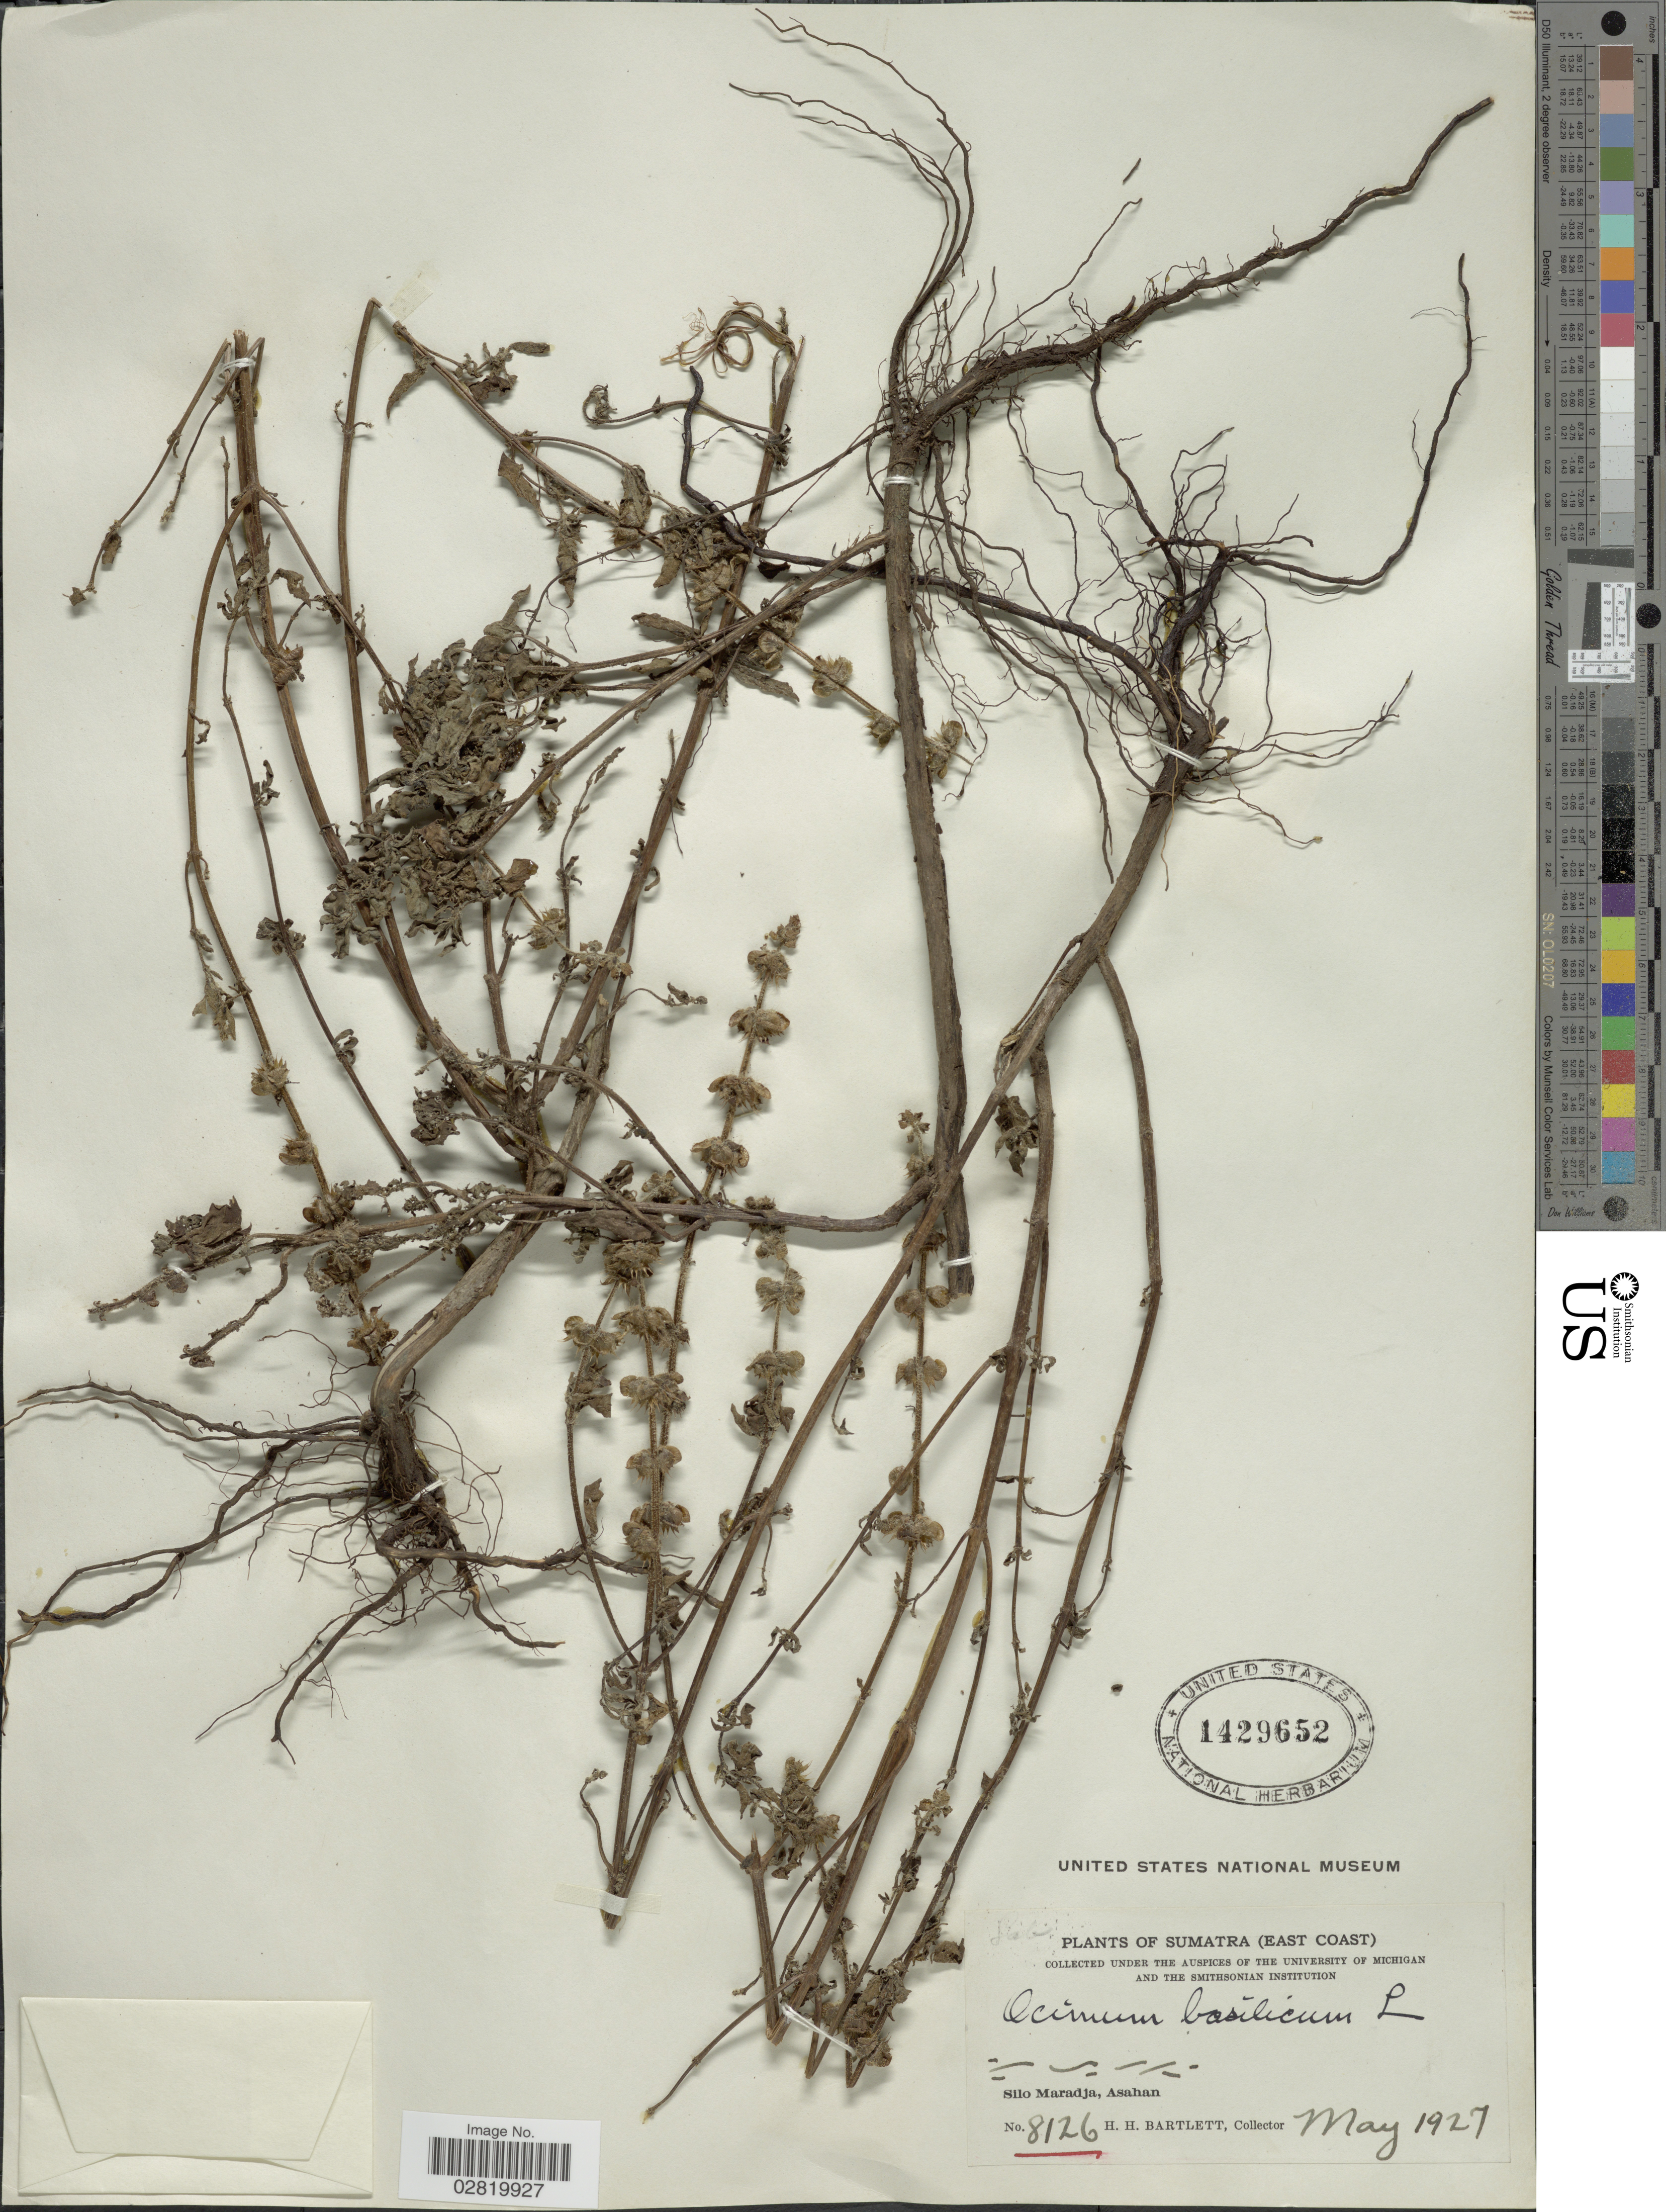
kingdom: Plantae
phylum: Tracheophyta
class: Magnoliopsida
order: Lamiales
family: Lamiaceae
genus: Ocimum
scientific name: Ocimum basilicum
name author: L.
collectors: H. H. Bartlett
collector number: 8126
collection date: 1927-05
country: Indonesia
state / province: Sumatra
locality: Sumatra (East Coast) Silo Maradja, Asahan.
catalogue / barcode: US 1429652